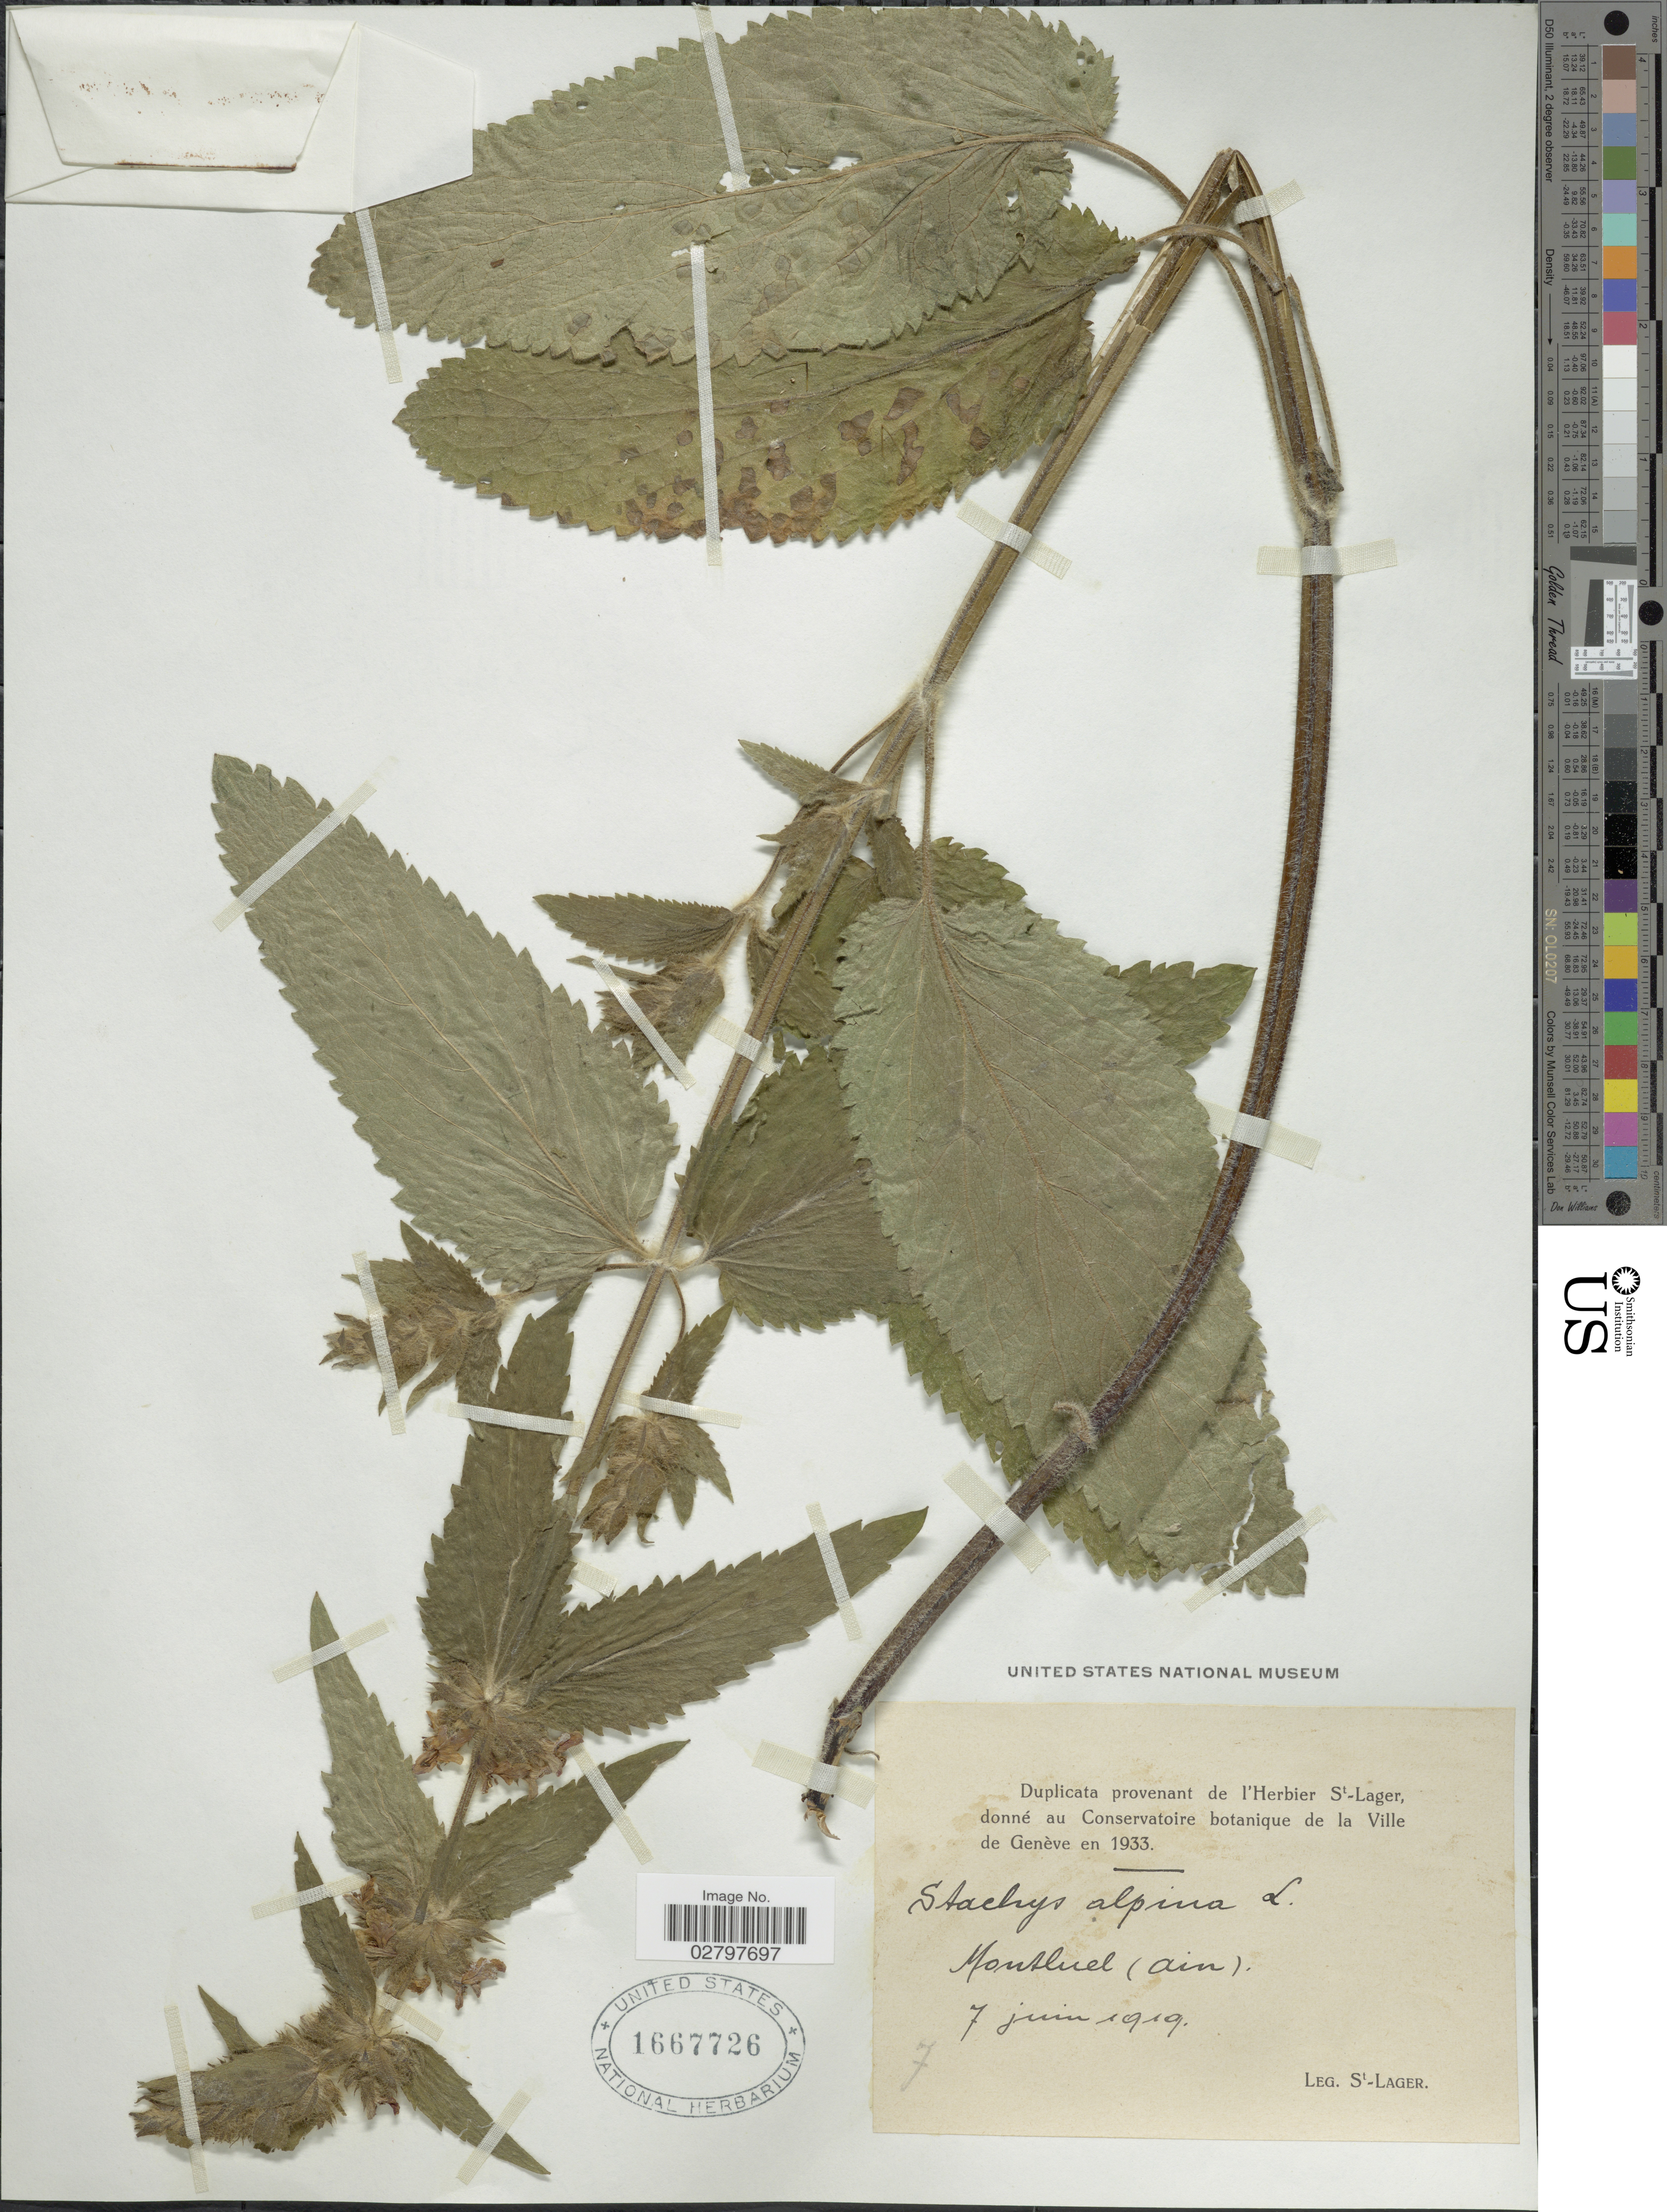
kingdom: Plantae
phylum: Tracheophyta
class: Magnoliopsida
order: Lamiales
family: Lamiaceae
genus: Stachys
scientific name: Stachys alpina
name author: L.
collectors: -. St. Lager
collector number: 7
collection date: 1919-06-07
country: France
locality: Montluel (Ain).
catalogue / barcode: US 1667726